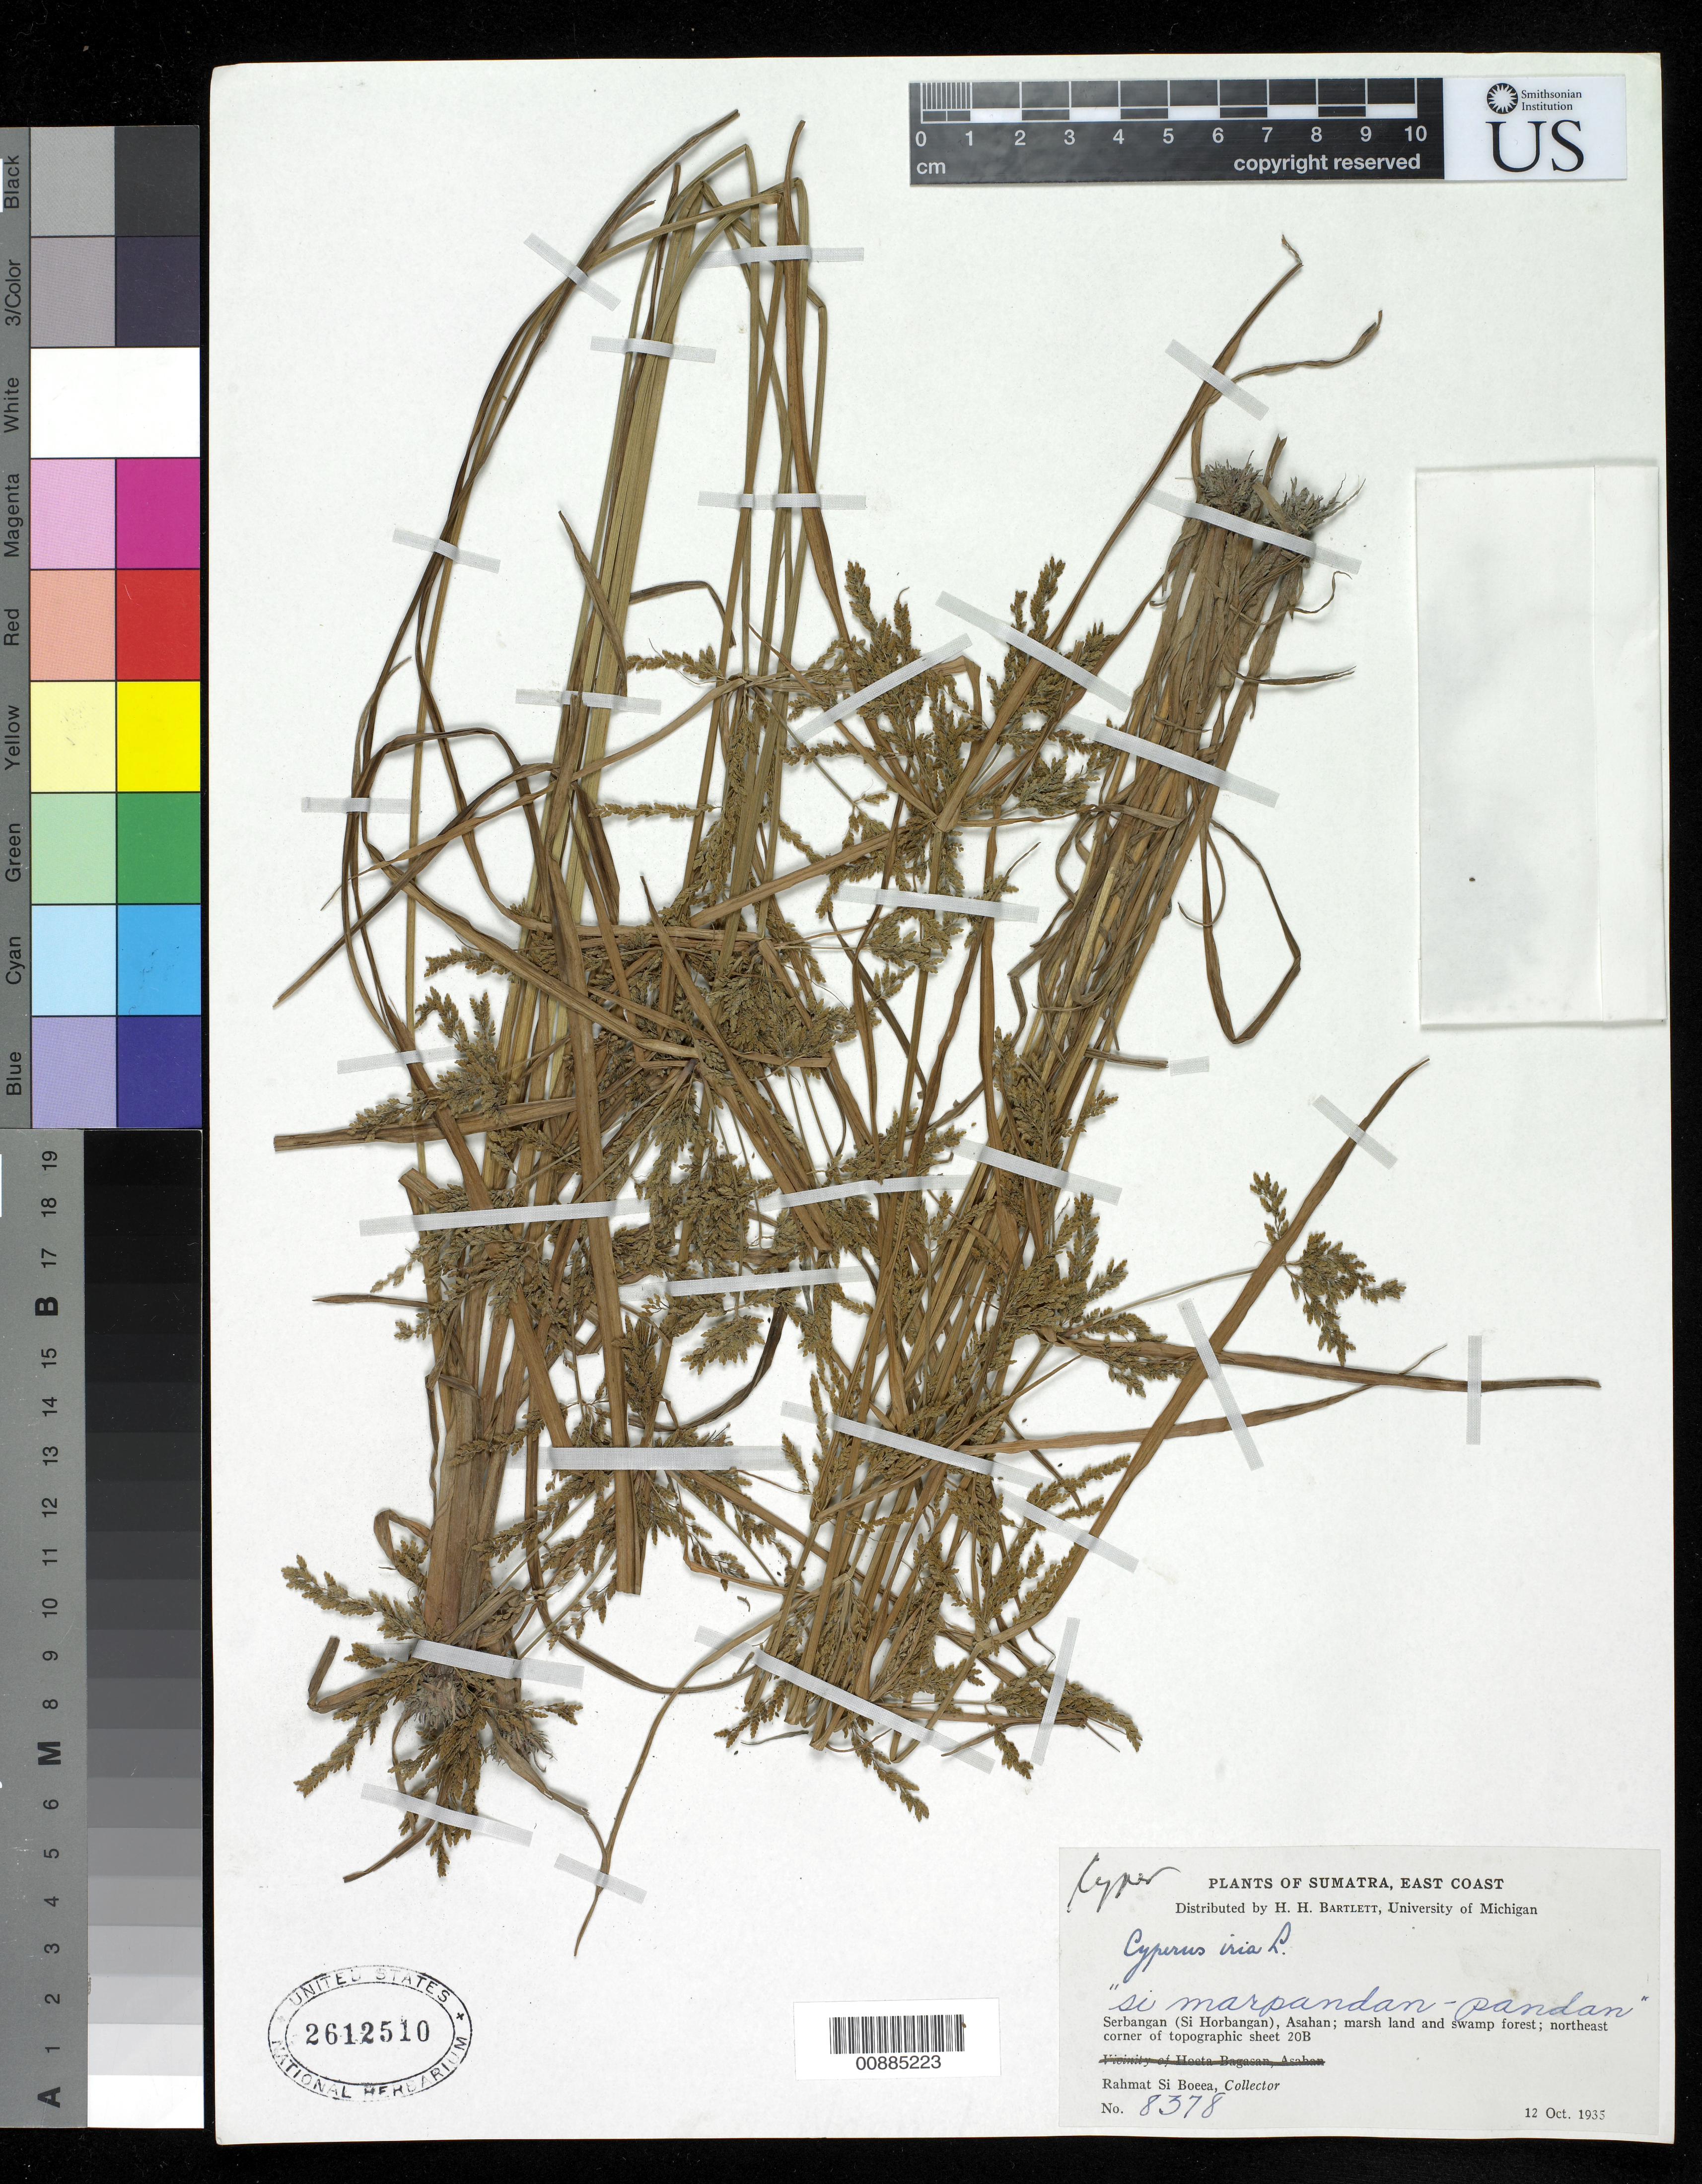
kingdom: Plantae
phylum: Tracheophyta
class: Liliopsida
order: Poales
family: Cyperaceae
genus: Cyperus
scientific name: Cyperus iria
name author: L.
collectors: Rahmat Si Boeea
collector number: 8378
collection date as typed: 12 Oct 1935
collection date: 1935-10-12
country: Indonesia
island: Sumatra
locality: Serbangan (Si Horbangan), Asahan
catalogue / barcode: US 2612510